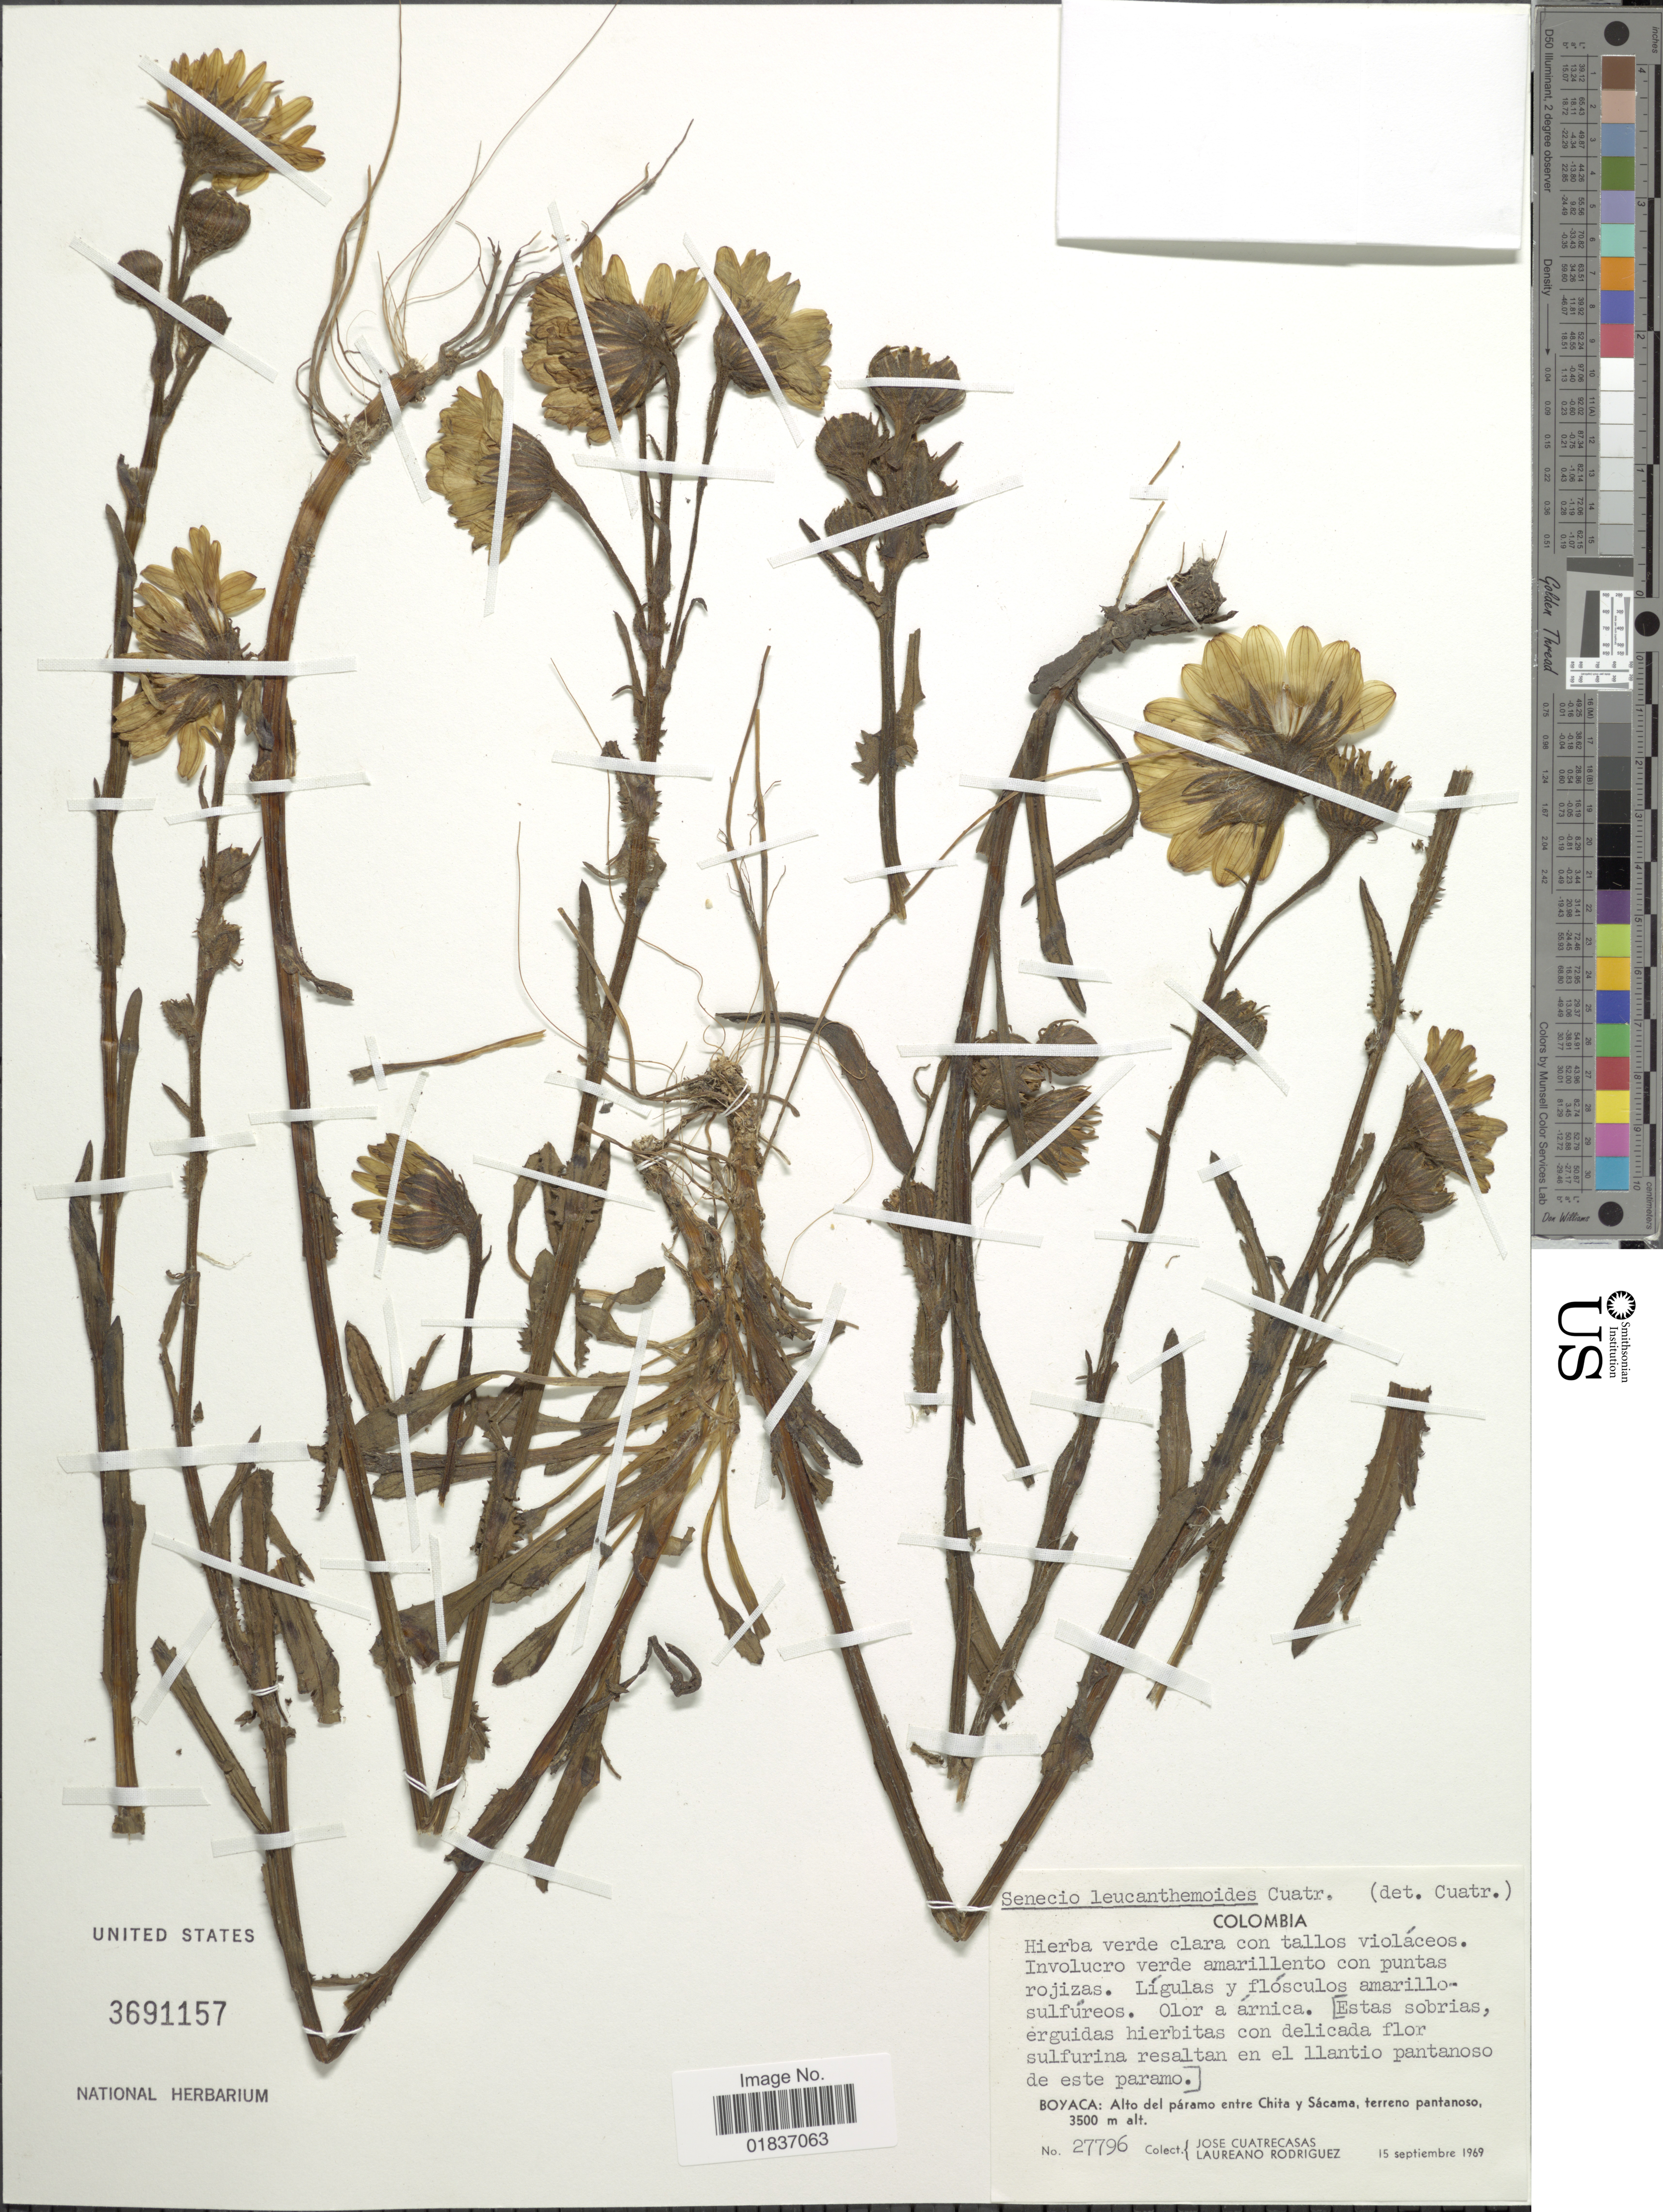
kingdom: Plantae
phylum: Tracheophyta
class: Magnoliopsida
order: Asterales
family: Asteraceae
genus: Senecio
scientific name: Senecio leucanthemioides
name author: Cuatrec.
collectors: J. Cuatrecasas & L. Rodriguez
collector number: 27796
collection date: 1969-09-15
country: Colombia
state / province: Boyacá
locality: Boyacá: Alto del paramo entre Chita y Sacama, terreno pantanose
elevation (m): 3500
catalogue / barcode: US 3691157